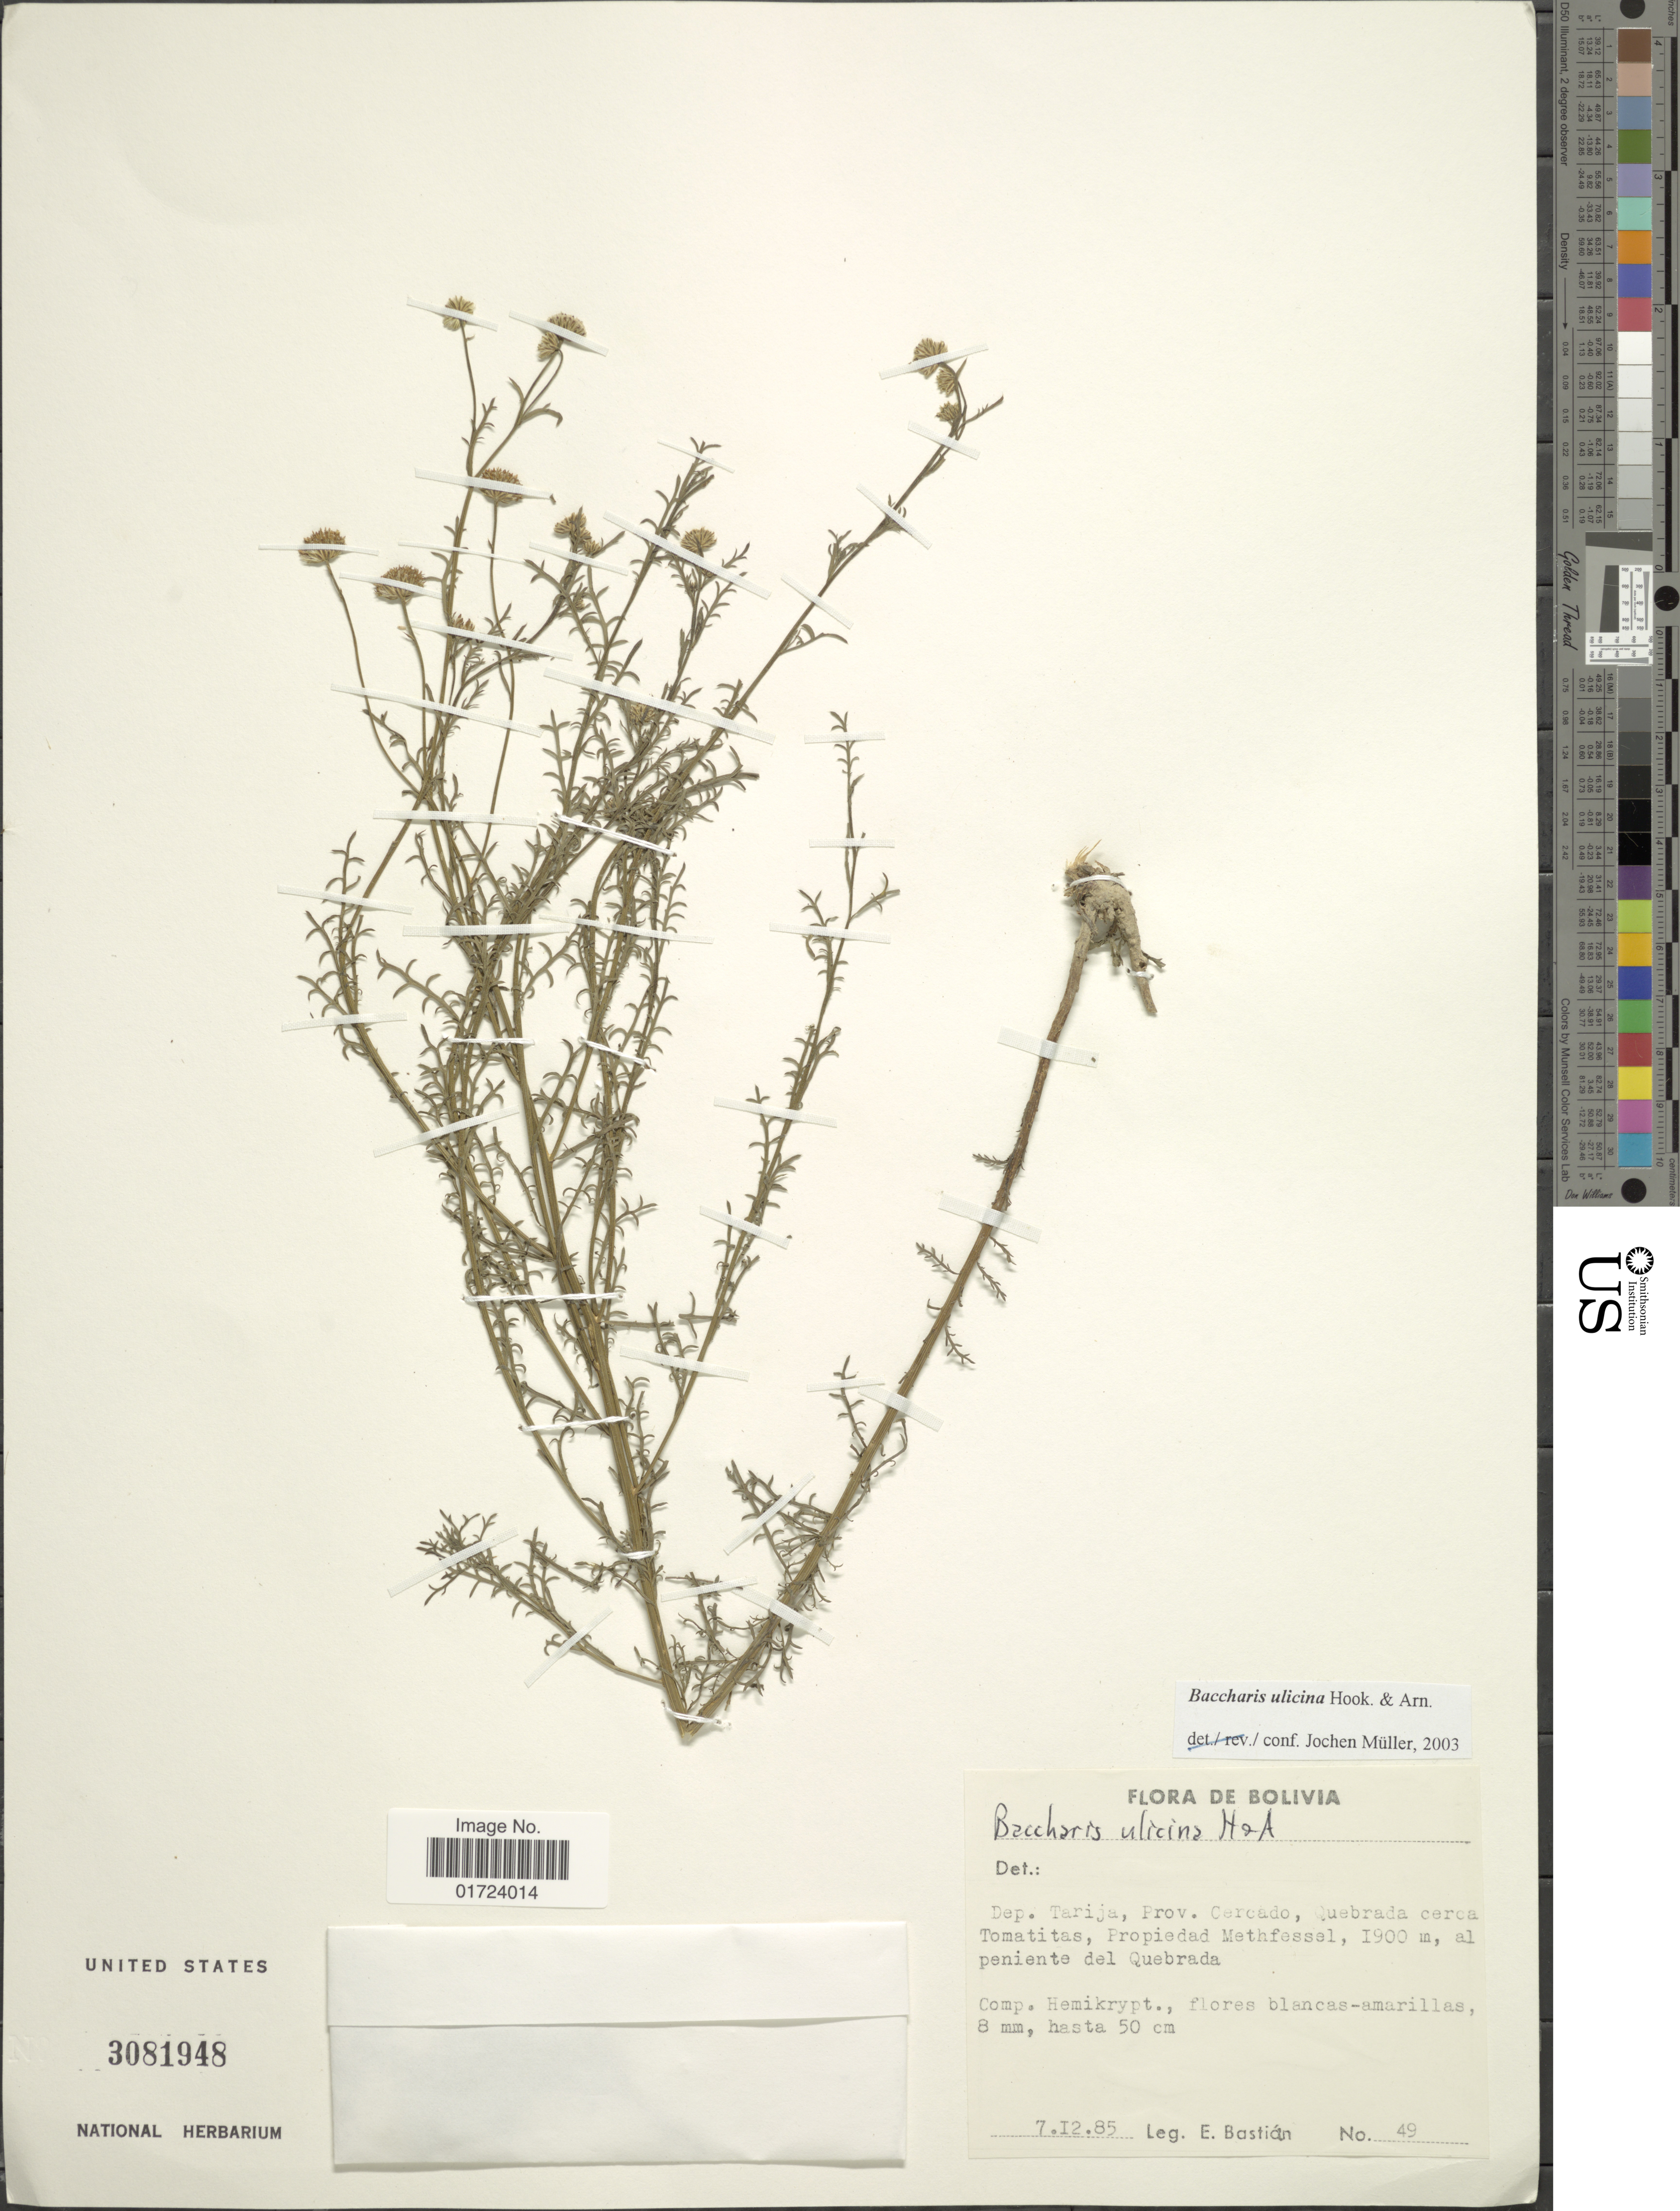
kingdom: Plantae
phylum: Tracheophyta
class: Magnoliopsida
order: Asterales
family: Asteraceae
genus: Baccharis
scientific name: Baccharis ulicina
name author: Hook. & Arn.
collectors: E. Bastian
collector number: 49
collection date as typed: Transcribed d/m/y: 7/12/85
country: Bolivia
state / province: Tarija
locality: Dep. Tarija, prov. Cercado, Quebrada cerca Tomatitas, Propiedad Methfessel, al peniente del Quebrada.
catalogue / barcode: US 3081948